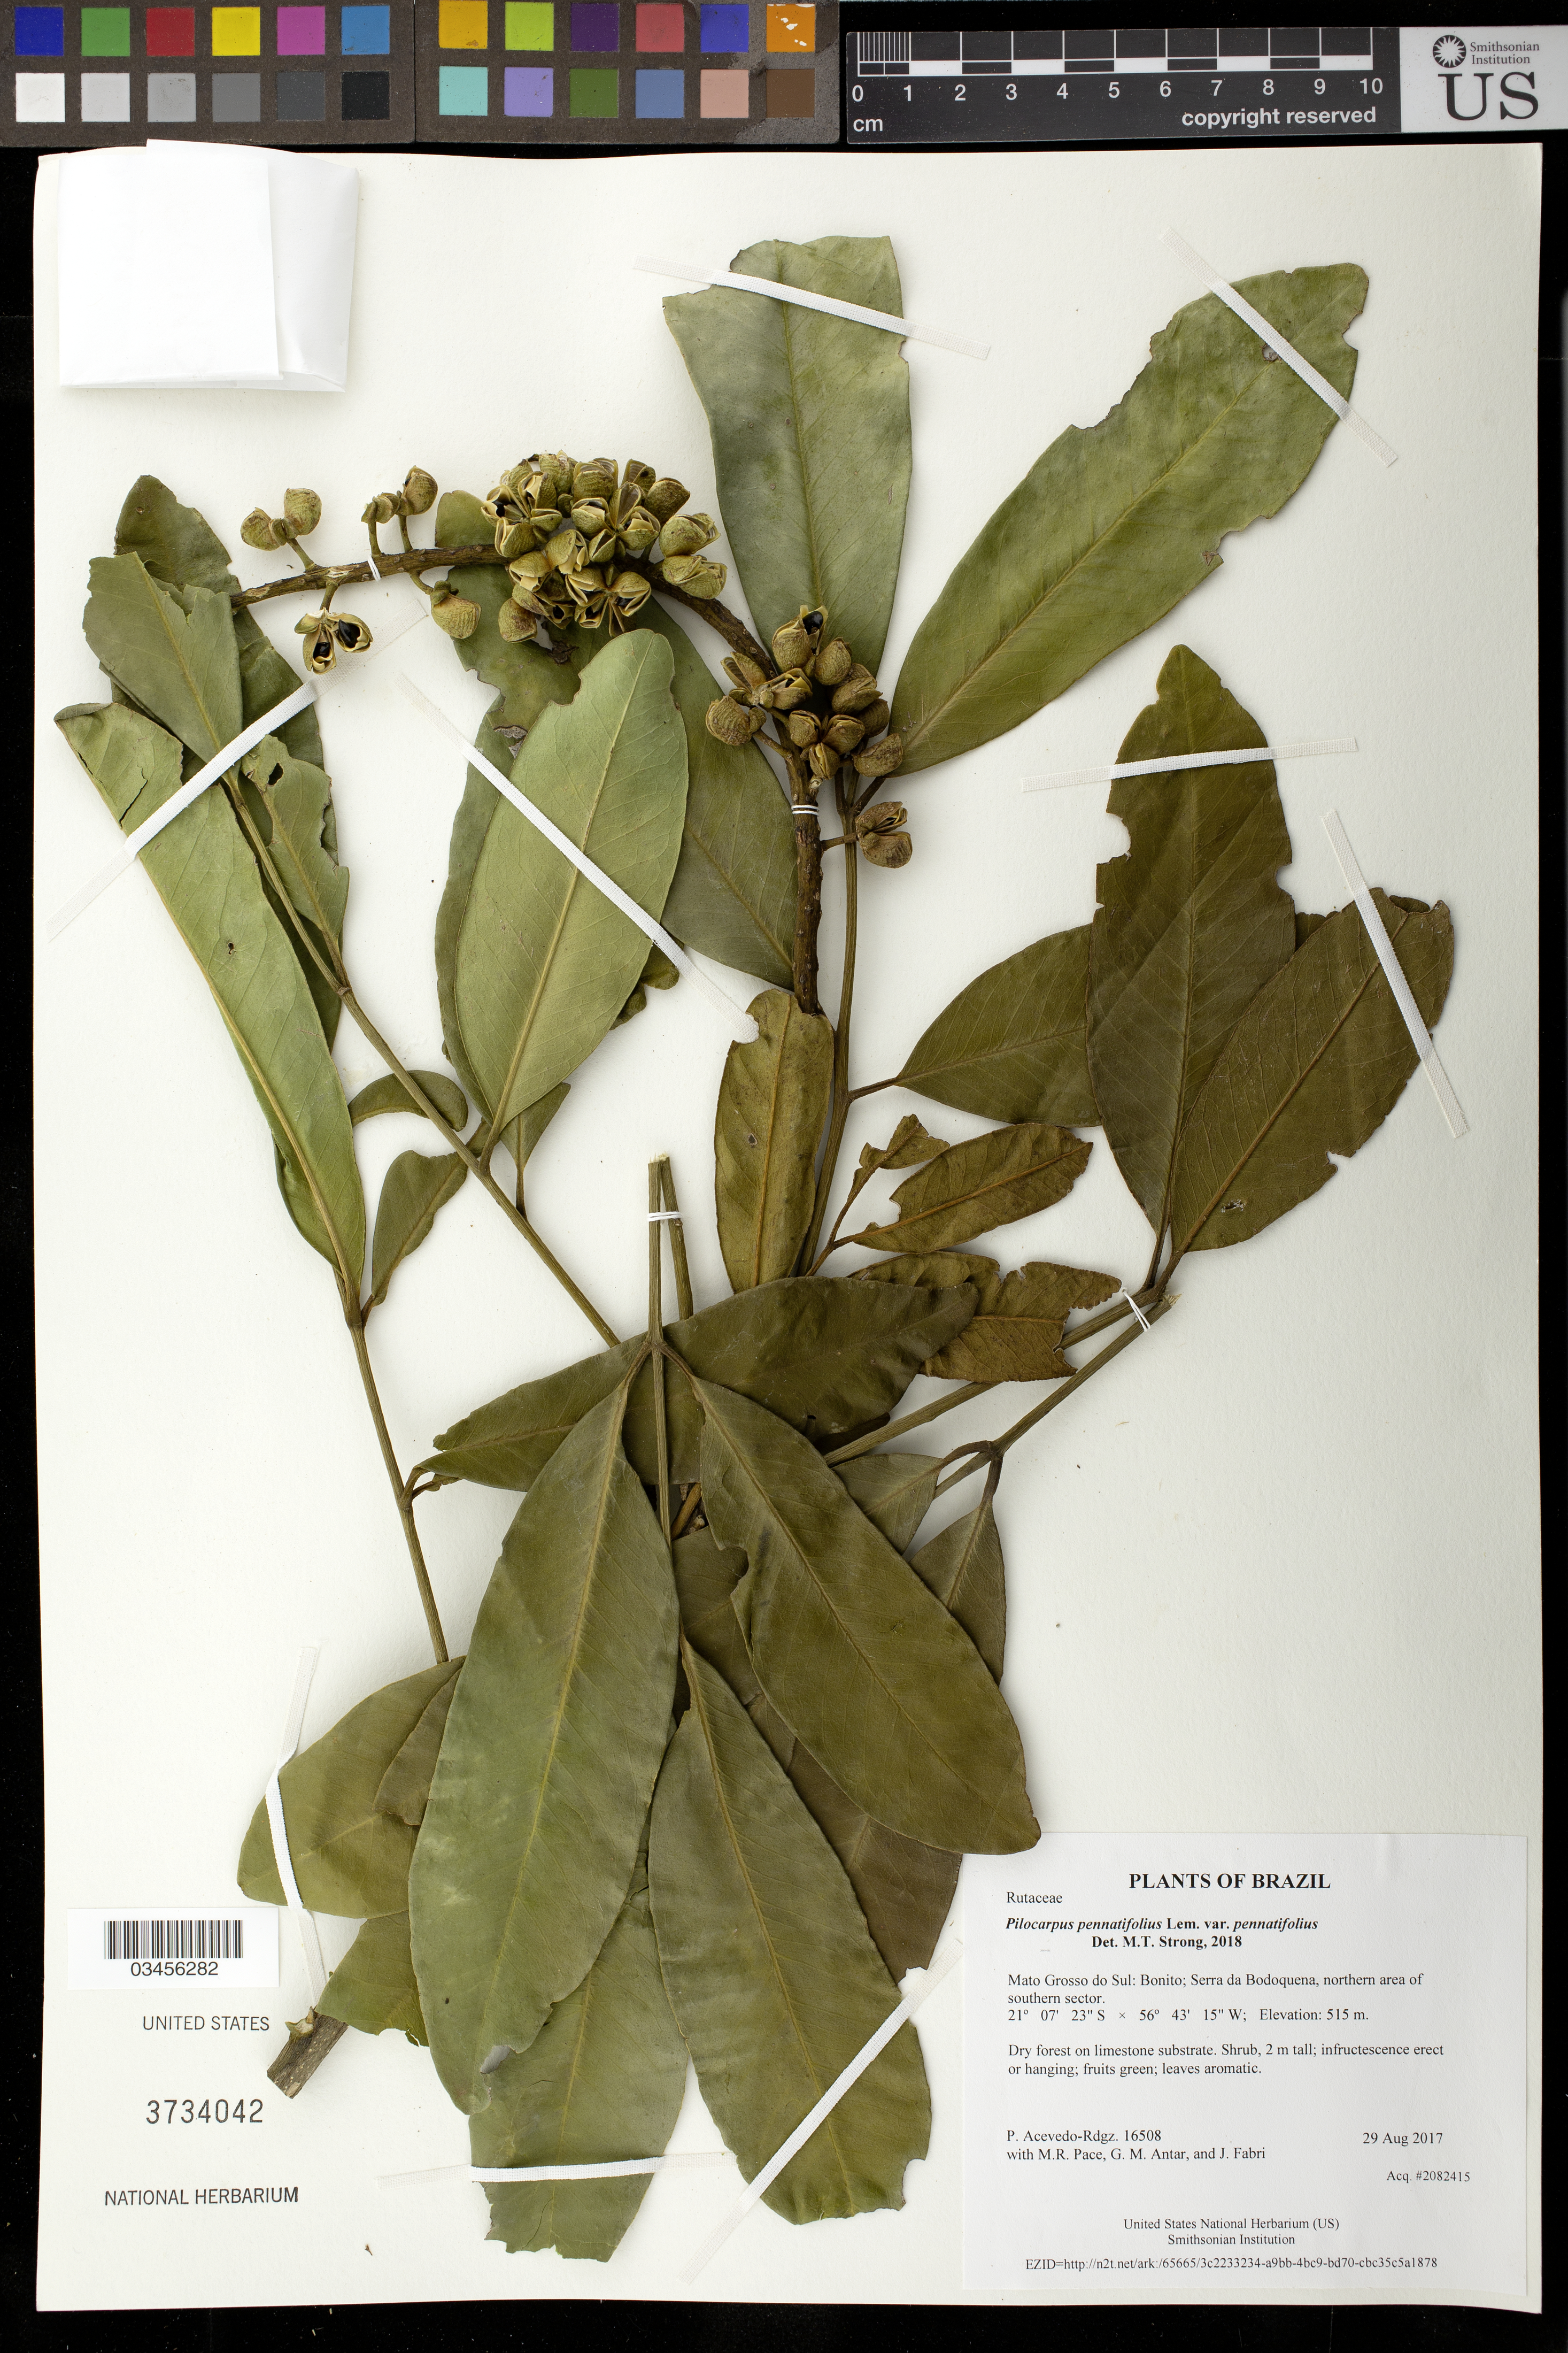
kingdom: Plantae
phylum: Tracheophyta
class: Magnoliopsida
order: Sapindales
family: Rutaceae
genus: Pilocarpus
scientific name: Pilocarpus pennatifolius var. pennatifolius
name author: Lem.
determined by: Strong, Mark T., (BOT), Smithsonian Institution - National Museum of Natural History (UNITED STATES)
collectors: P. Acevedo-Rodr., M. R. Pace, G. M. Antar & J. Fabri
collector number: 16508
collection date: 2017-08-29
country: Brazil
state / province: Mato Grosso do Sul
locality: Bonito; Serra da Bodoquena, northern area of southern sector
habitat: Dry forest on limestone substrate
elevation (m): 515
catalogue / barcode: US 3734042